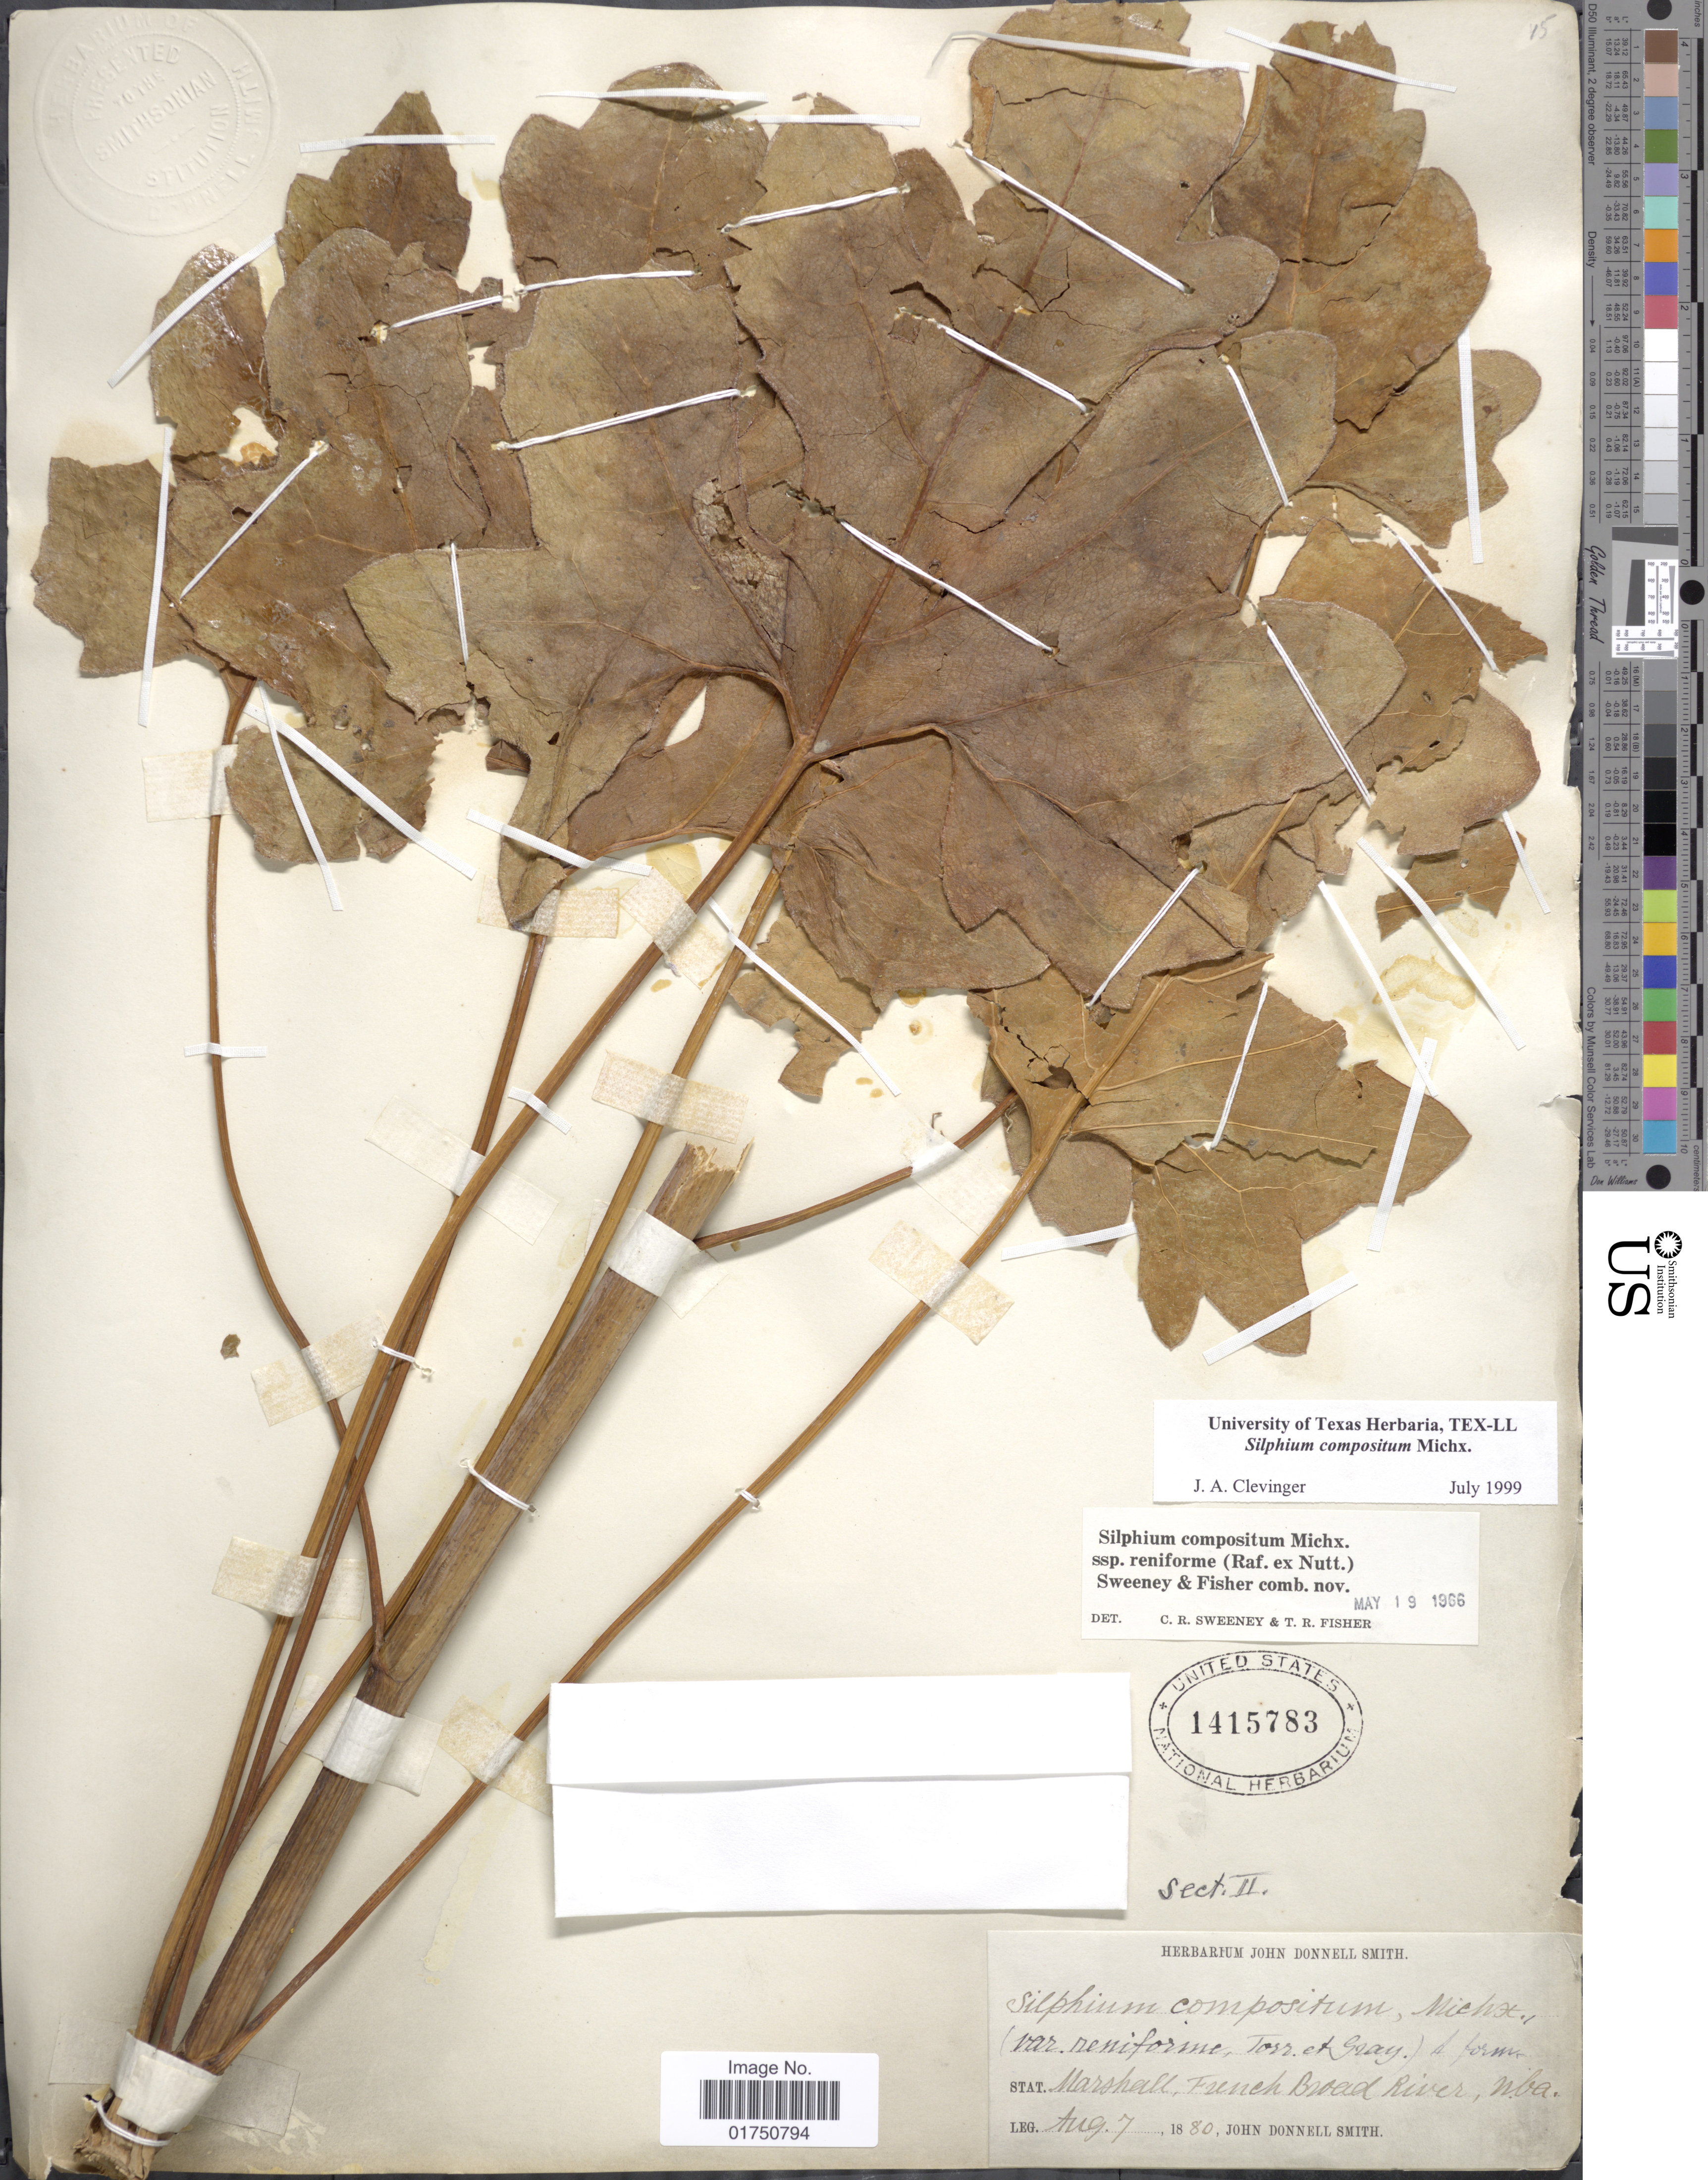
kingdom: Plantae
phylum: Tracheophyta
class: Magnoliopsida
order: Asterales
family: Asteraceae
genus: Silphium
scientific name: Silphium compositum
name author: Michx.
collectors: J. Donnell Smith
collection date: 1880-08-07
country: United States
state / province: North Carolina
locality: Marshall, French Broad River, N Ca.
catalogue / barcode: US 1415783